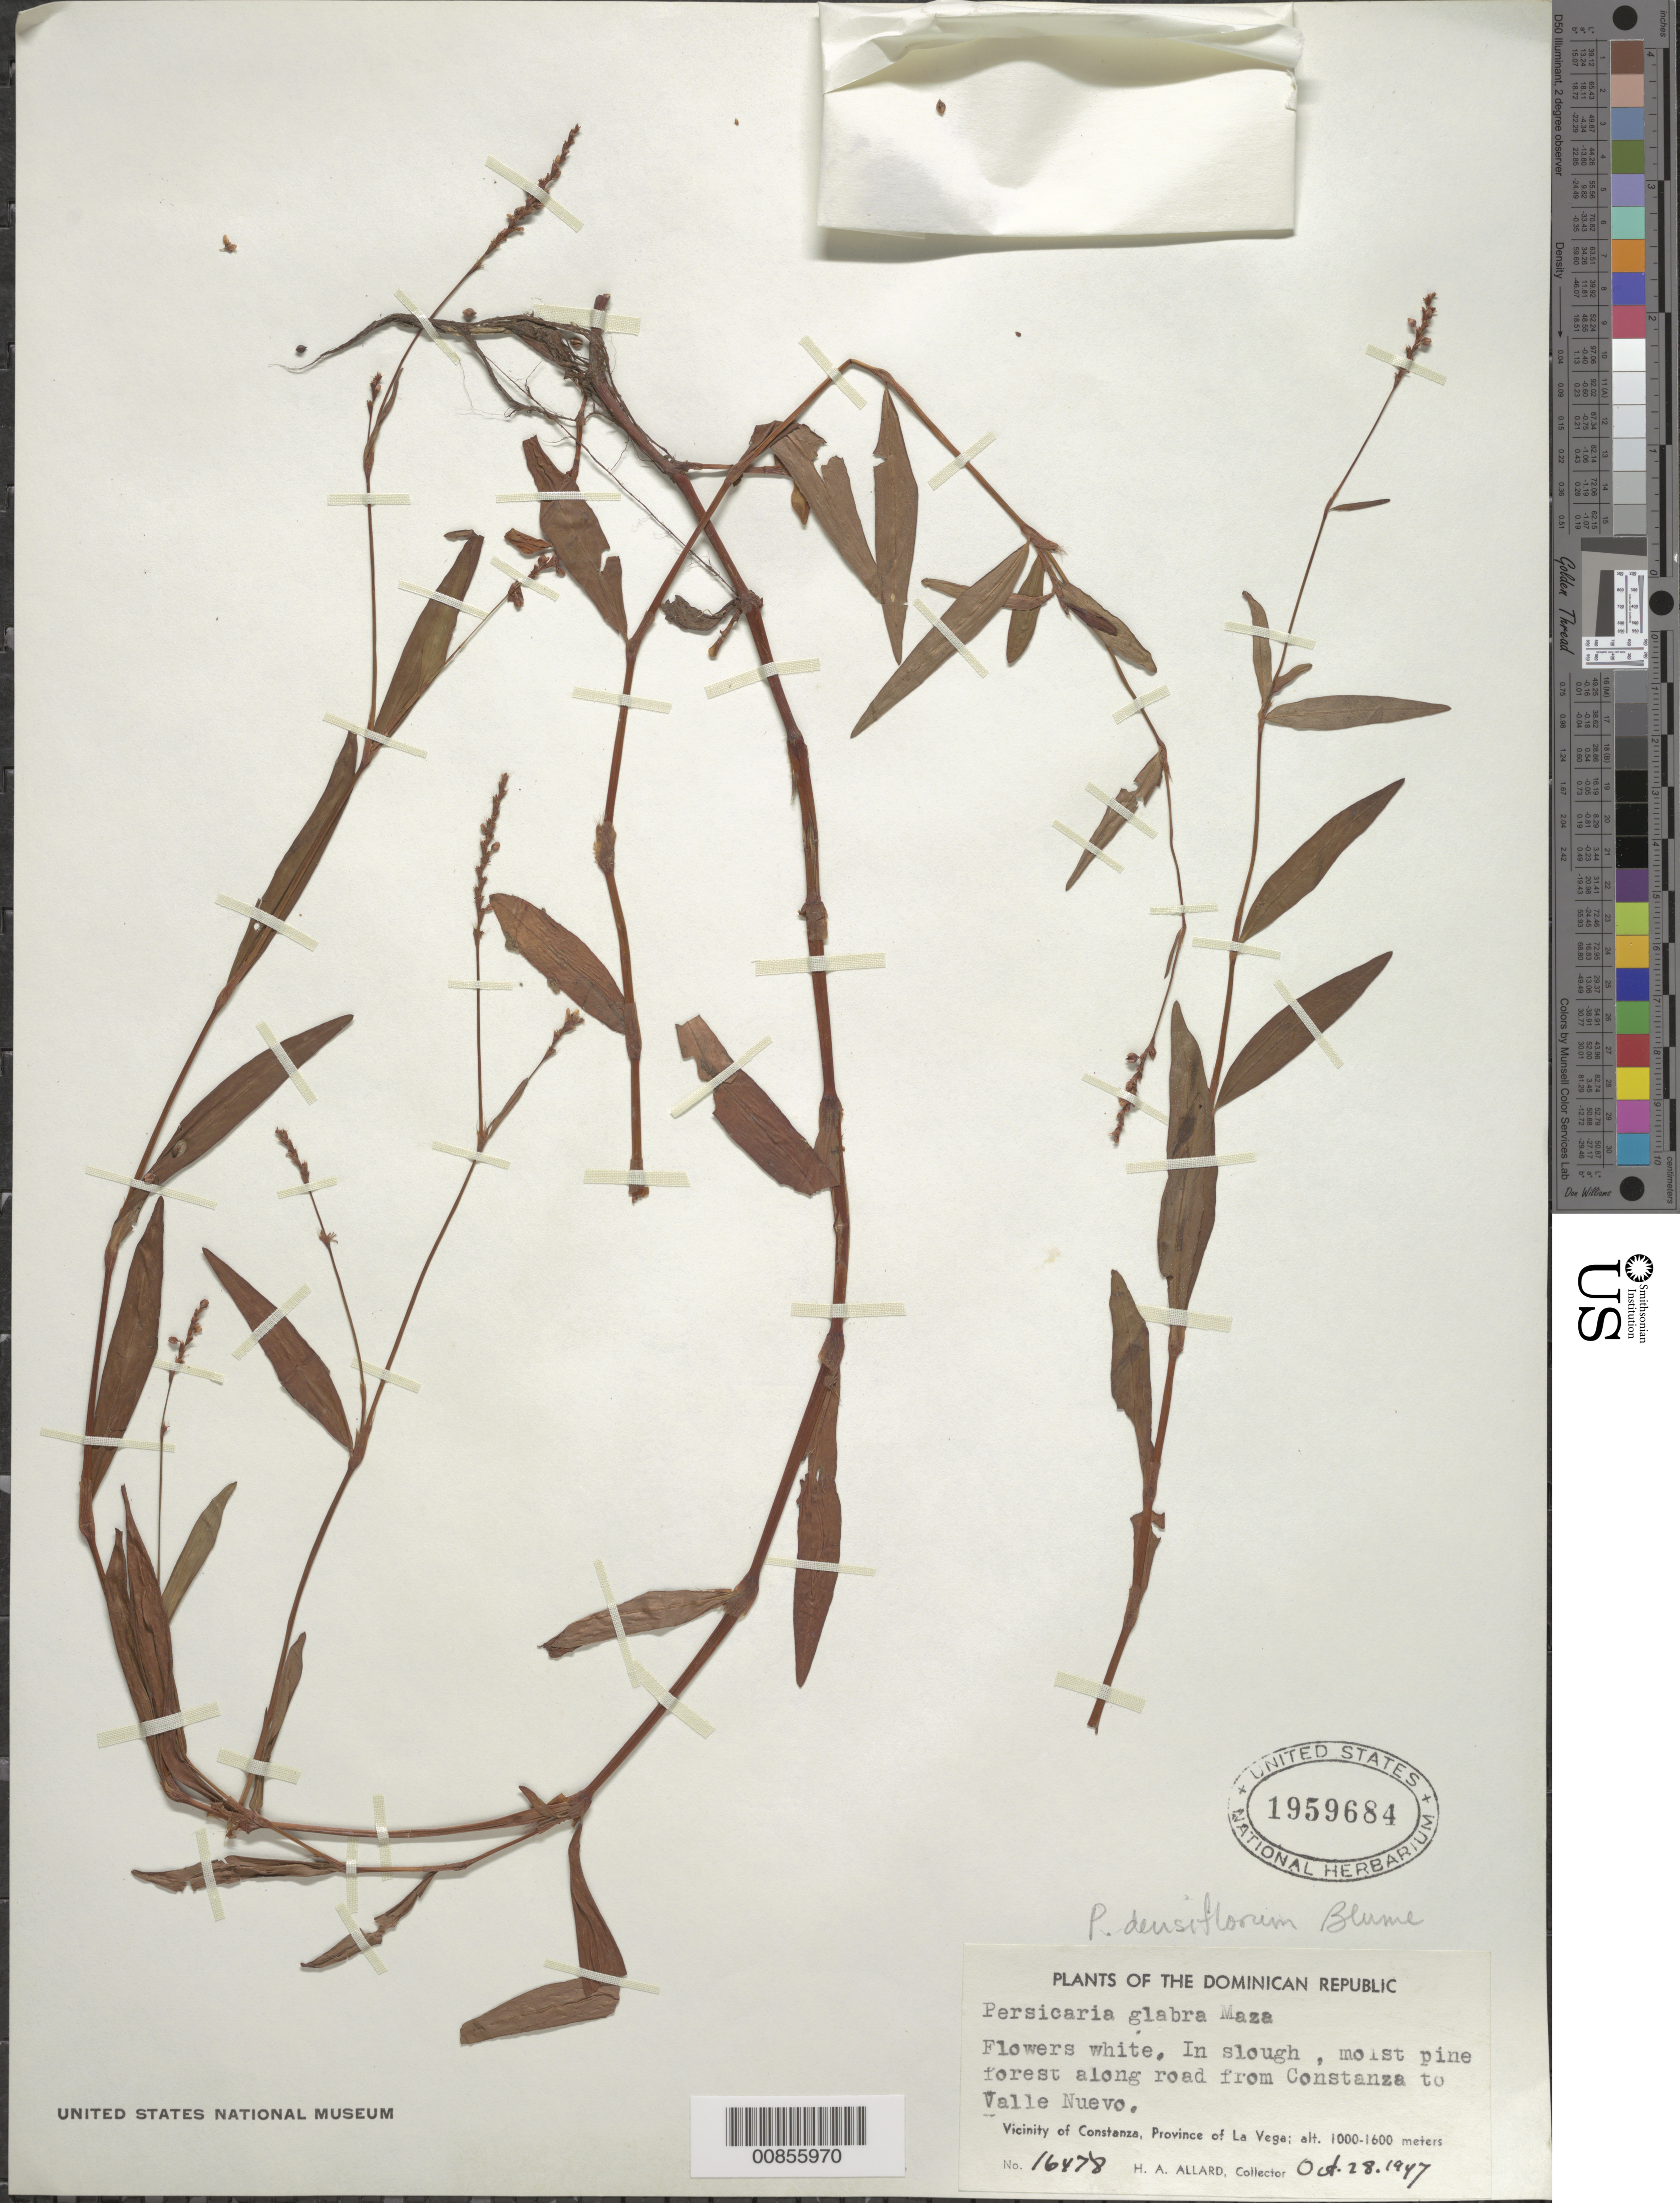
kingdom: Plantae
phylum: Tracheophyta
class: Magnoliopsida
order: Caryophyllales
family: Polygonaceae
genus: Polygonum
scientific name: Polygonum sp.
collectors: H. A. Allard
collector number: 16478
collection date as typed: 28 Oct 1947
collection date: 1947-10-28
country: Dominican Republic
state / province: La Vega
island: Hispaniola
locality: Vicinity of Constanza. Along road from Constanza to Valle Nuevo.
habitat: In slough, moist pine forest. Along road.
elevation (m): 1000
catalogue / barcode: US 1959684